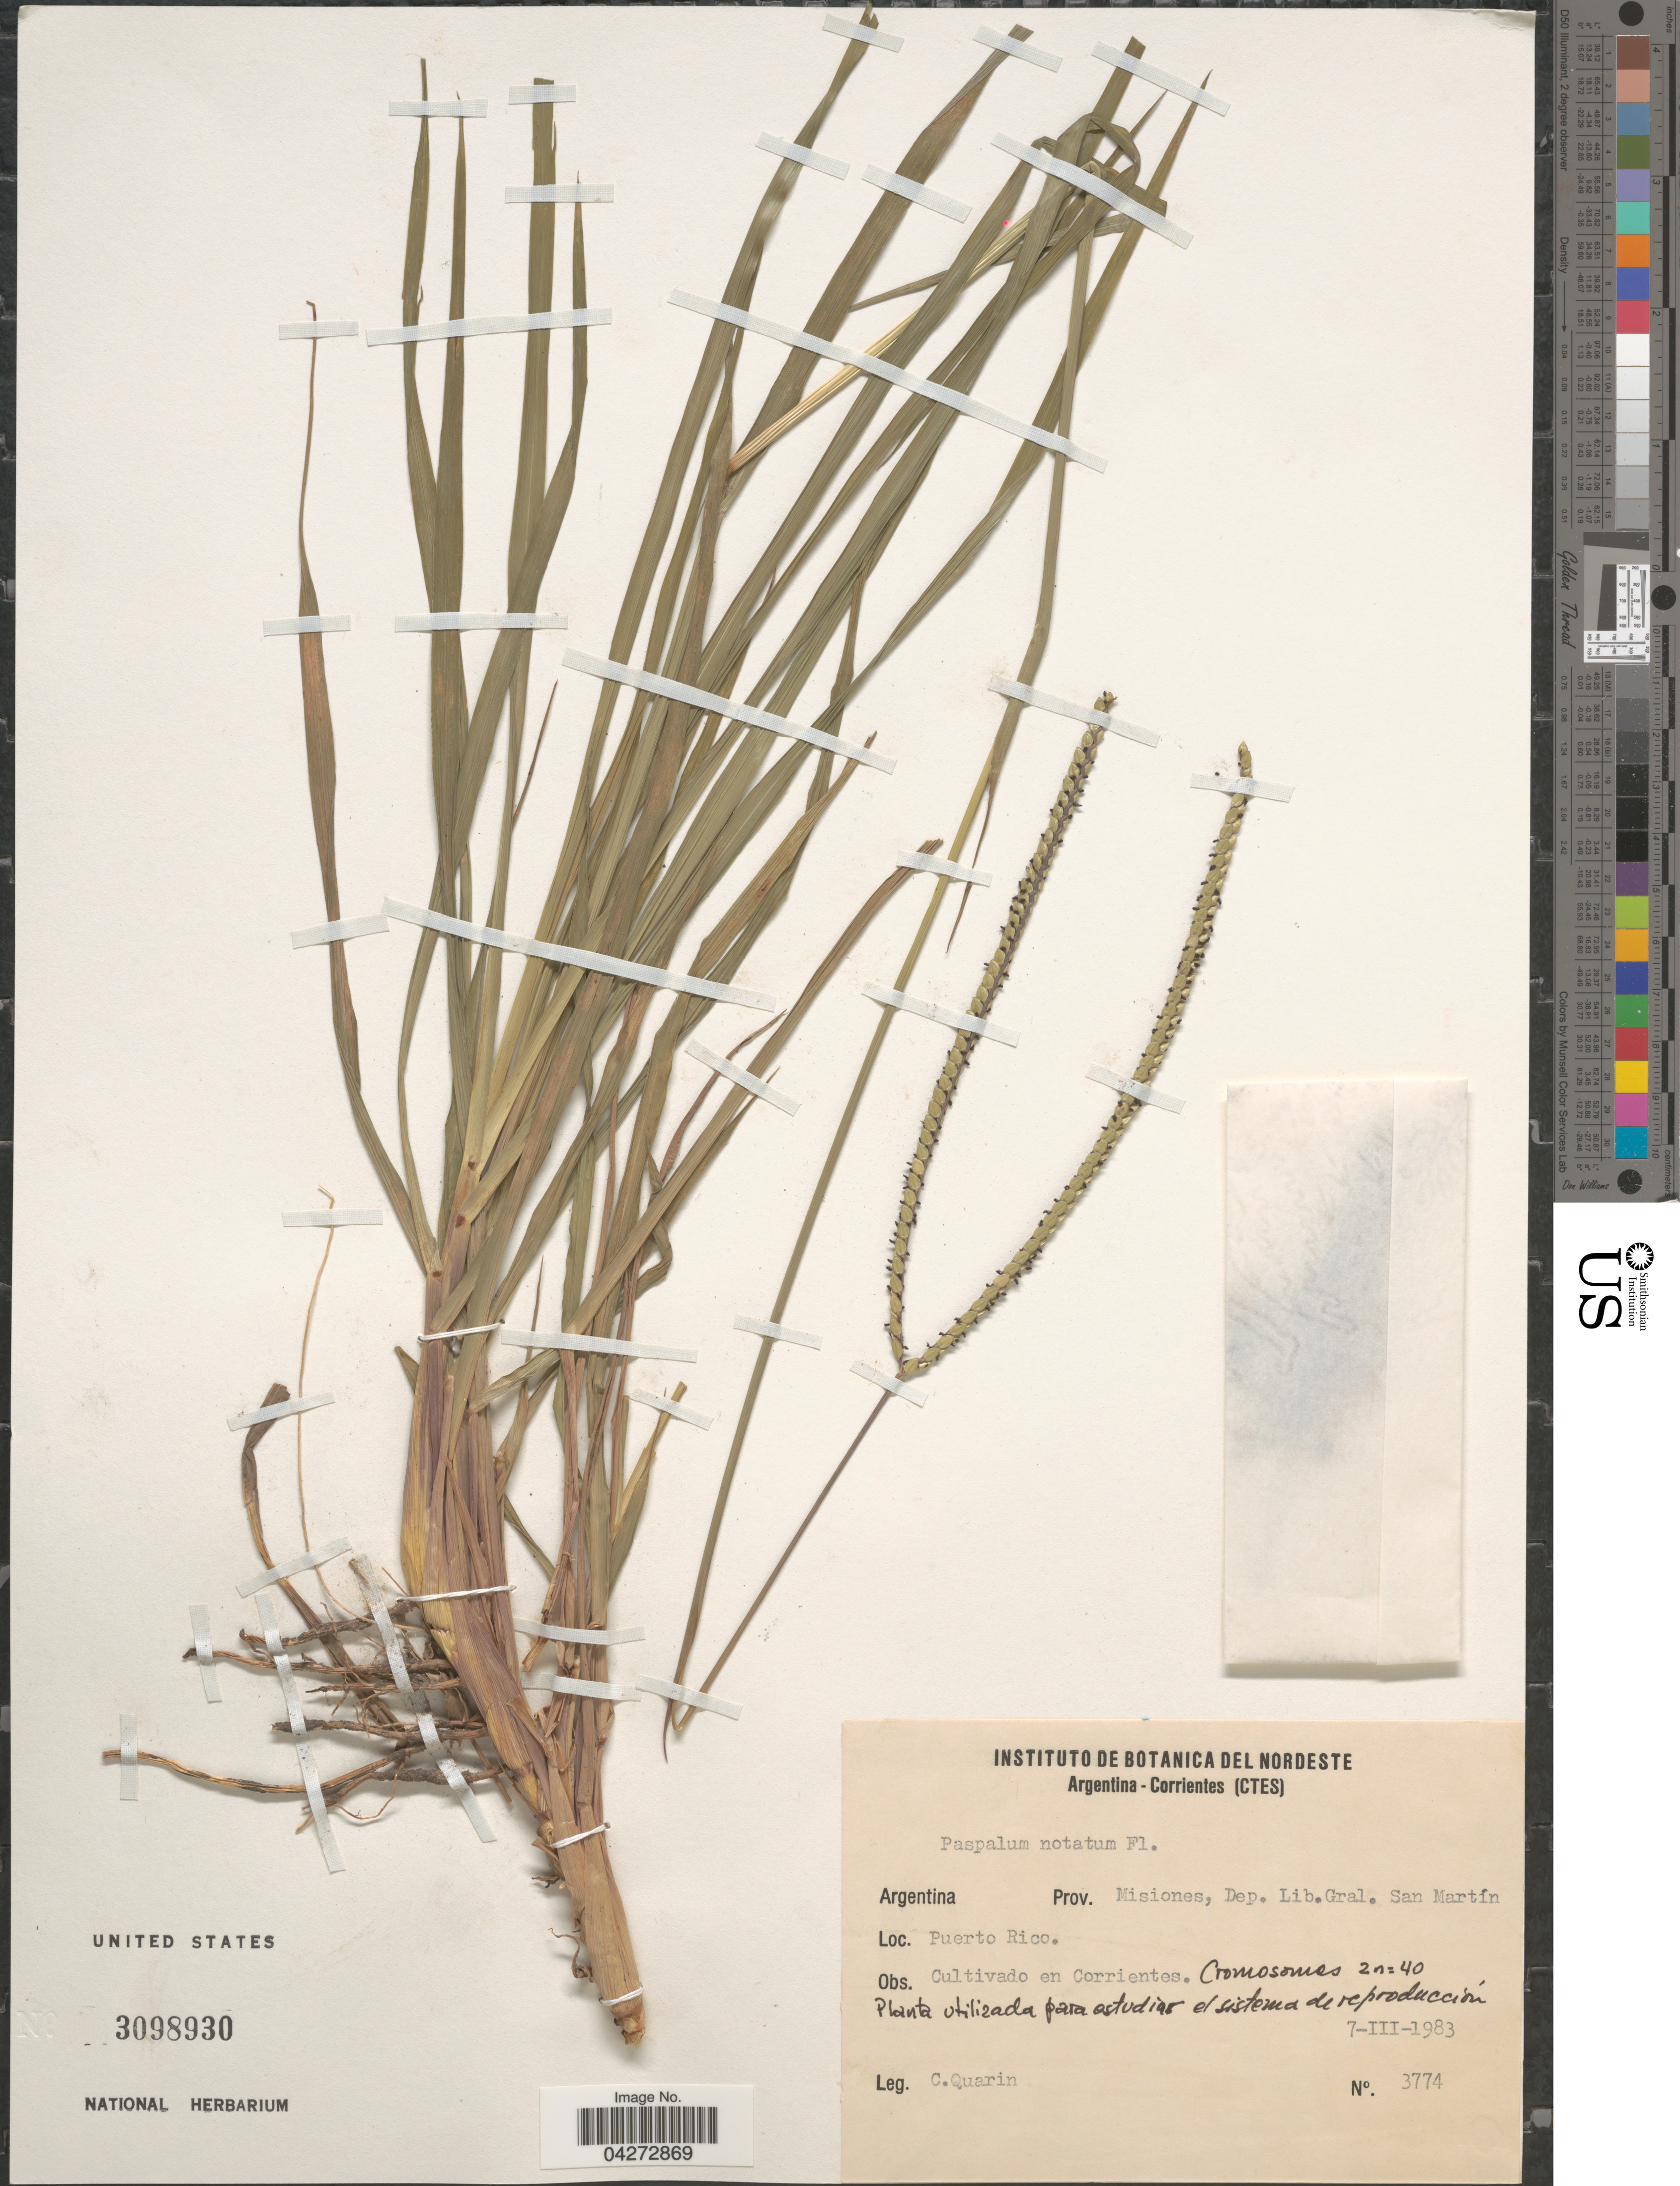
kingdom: Plantae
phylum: Tracheophyta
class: Liliopsida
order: Poales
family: Poaceae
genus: Paspalum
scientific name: Paspalum notatum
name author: Flüggé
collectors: C. Quarin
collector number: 3774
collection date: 1983-03-07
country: Argentina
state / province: Corrientes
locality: En Corrientes.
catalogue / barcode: US 3098930